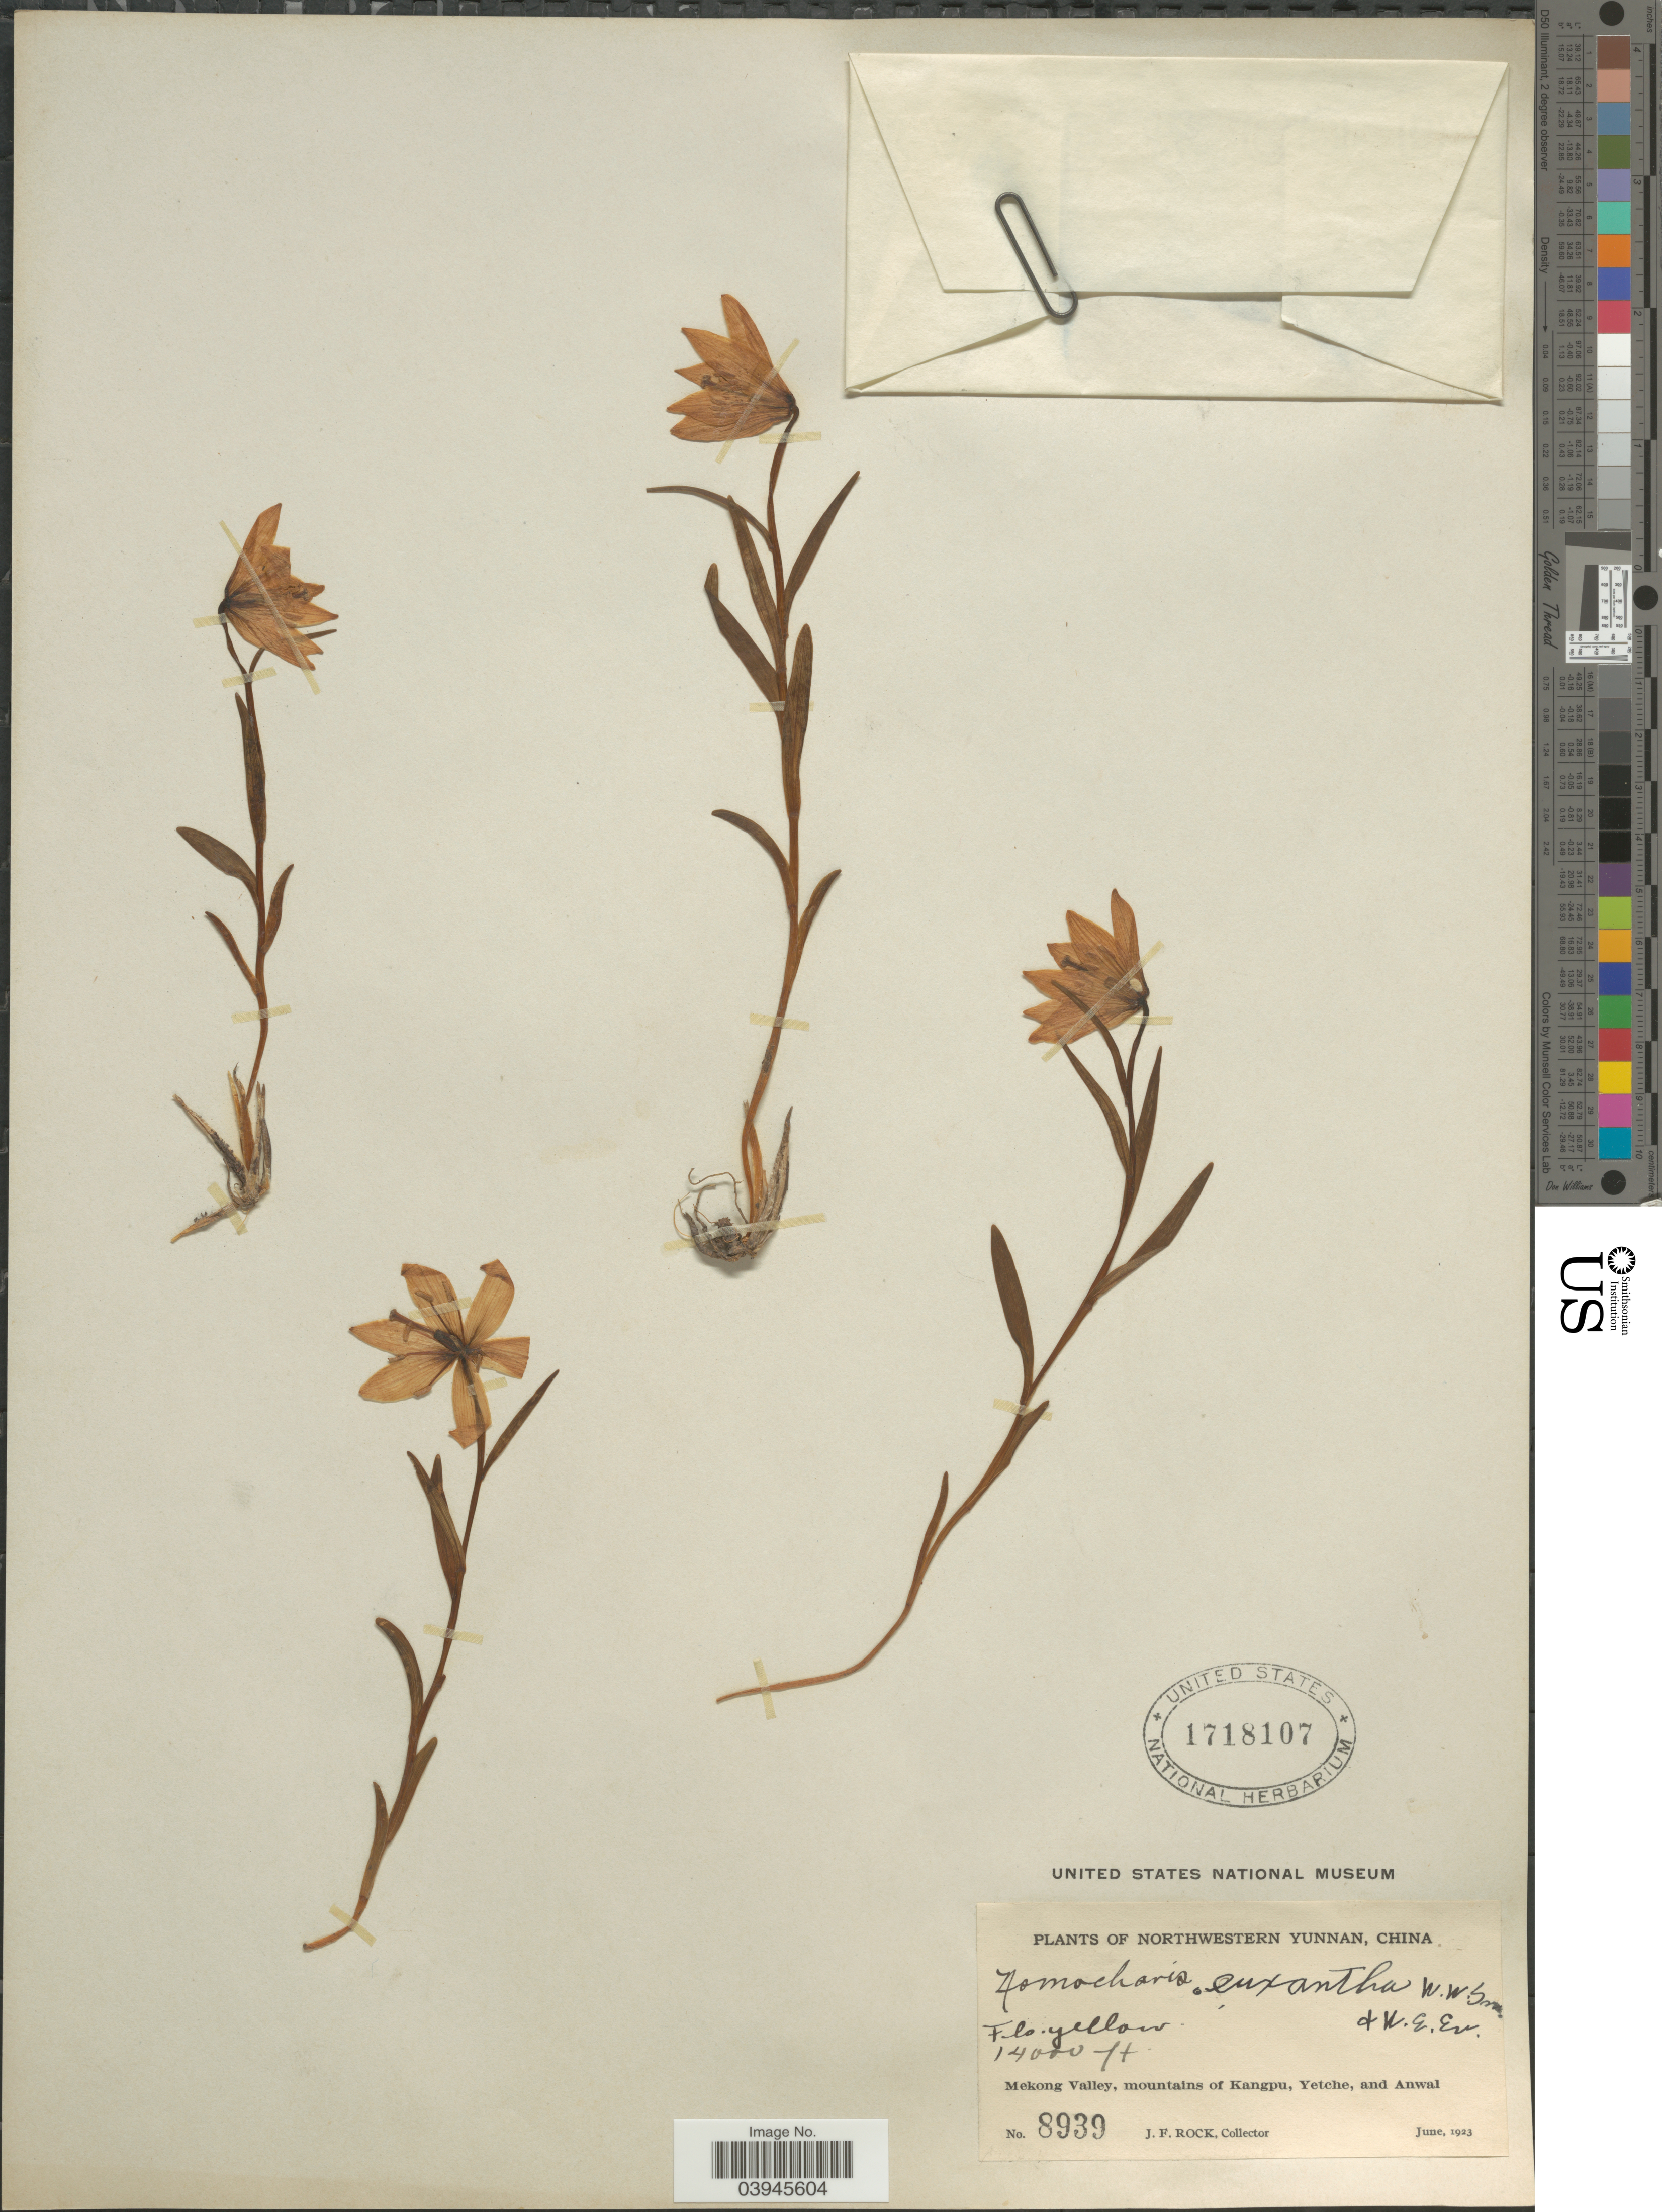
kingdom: Plantae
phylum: Tracheophyta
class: Liliopsida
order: Liliales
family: Liliaceae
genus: Lilium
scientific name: Lilium nanum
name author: Klotzsch & Garcke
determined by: Strong, Mark T., (BOT), Smithsonian Institution - National Museum of Natural History (UNITED STATES)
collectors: J. Rock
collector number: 8939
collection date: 1923-06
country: China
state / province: Yunnan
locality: Northwestern Yunnan. Mekong Valley, mountains of Kangpu, Yetche, and Anwal.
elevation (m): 4267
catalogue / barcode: US 1718107